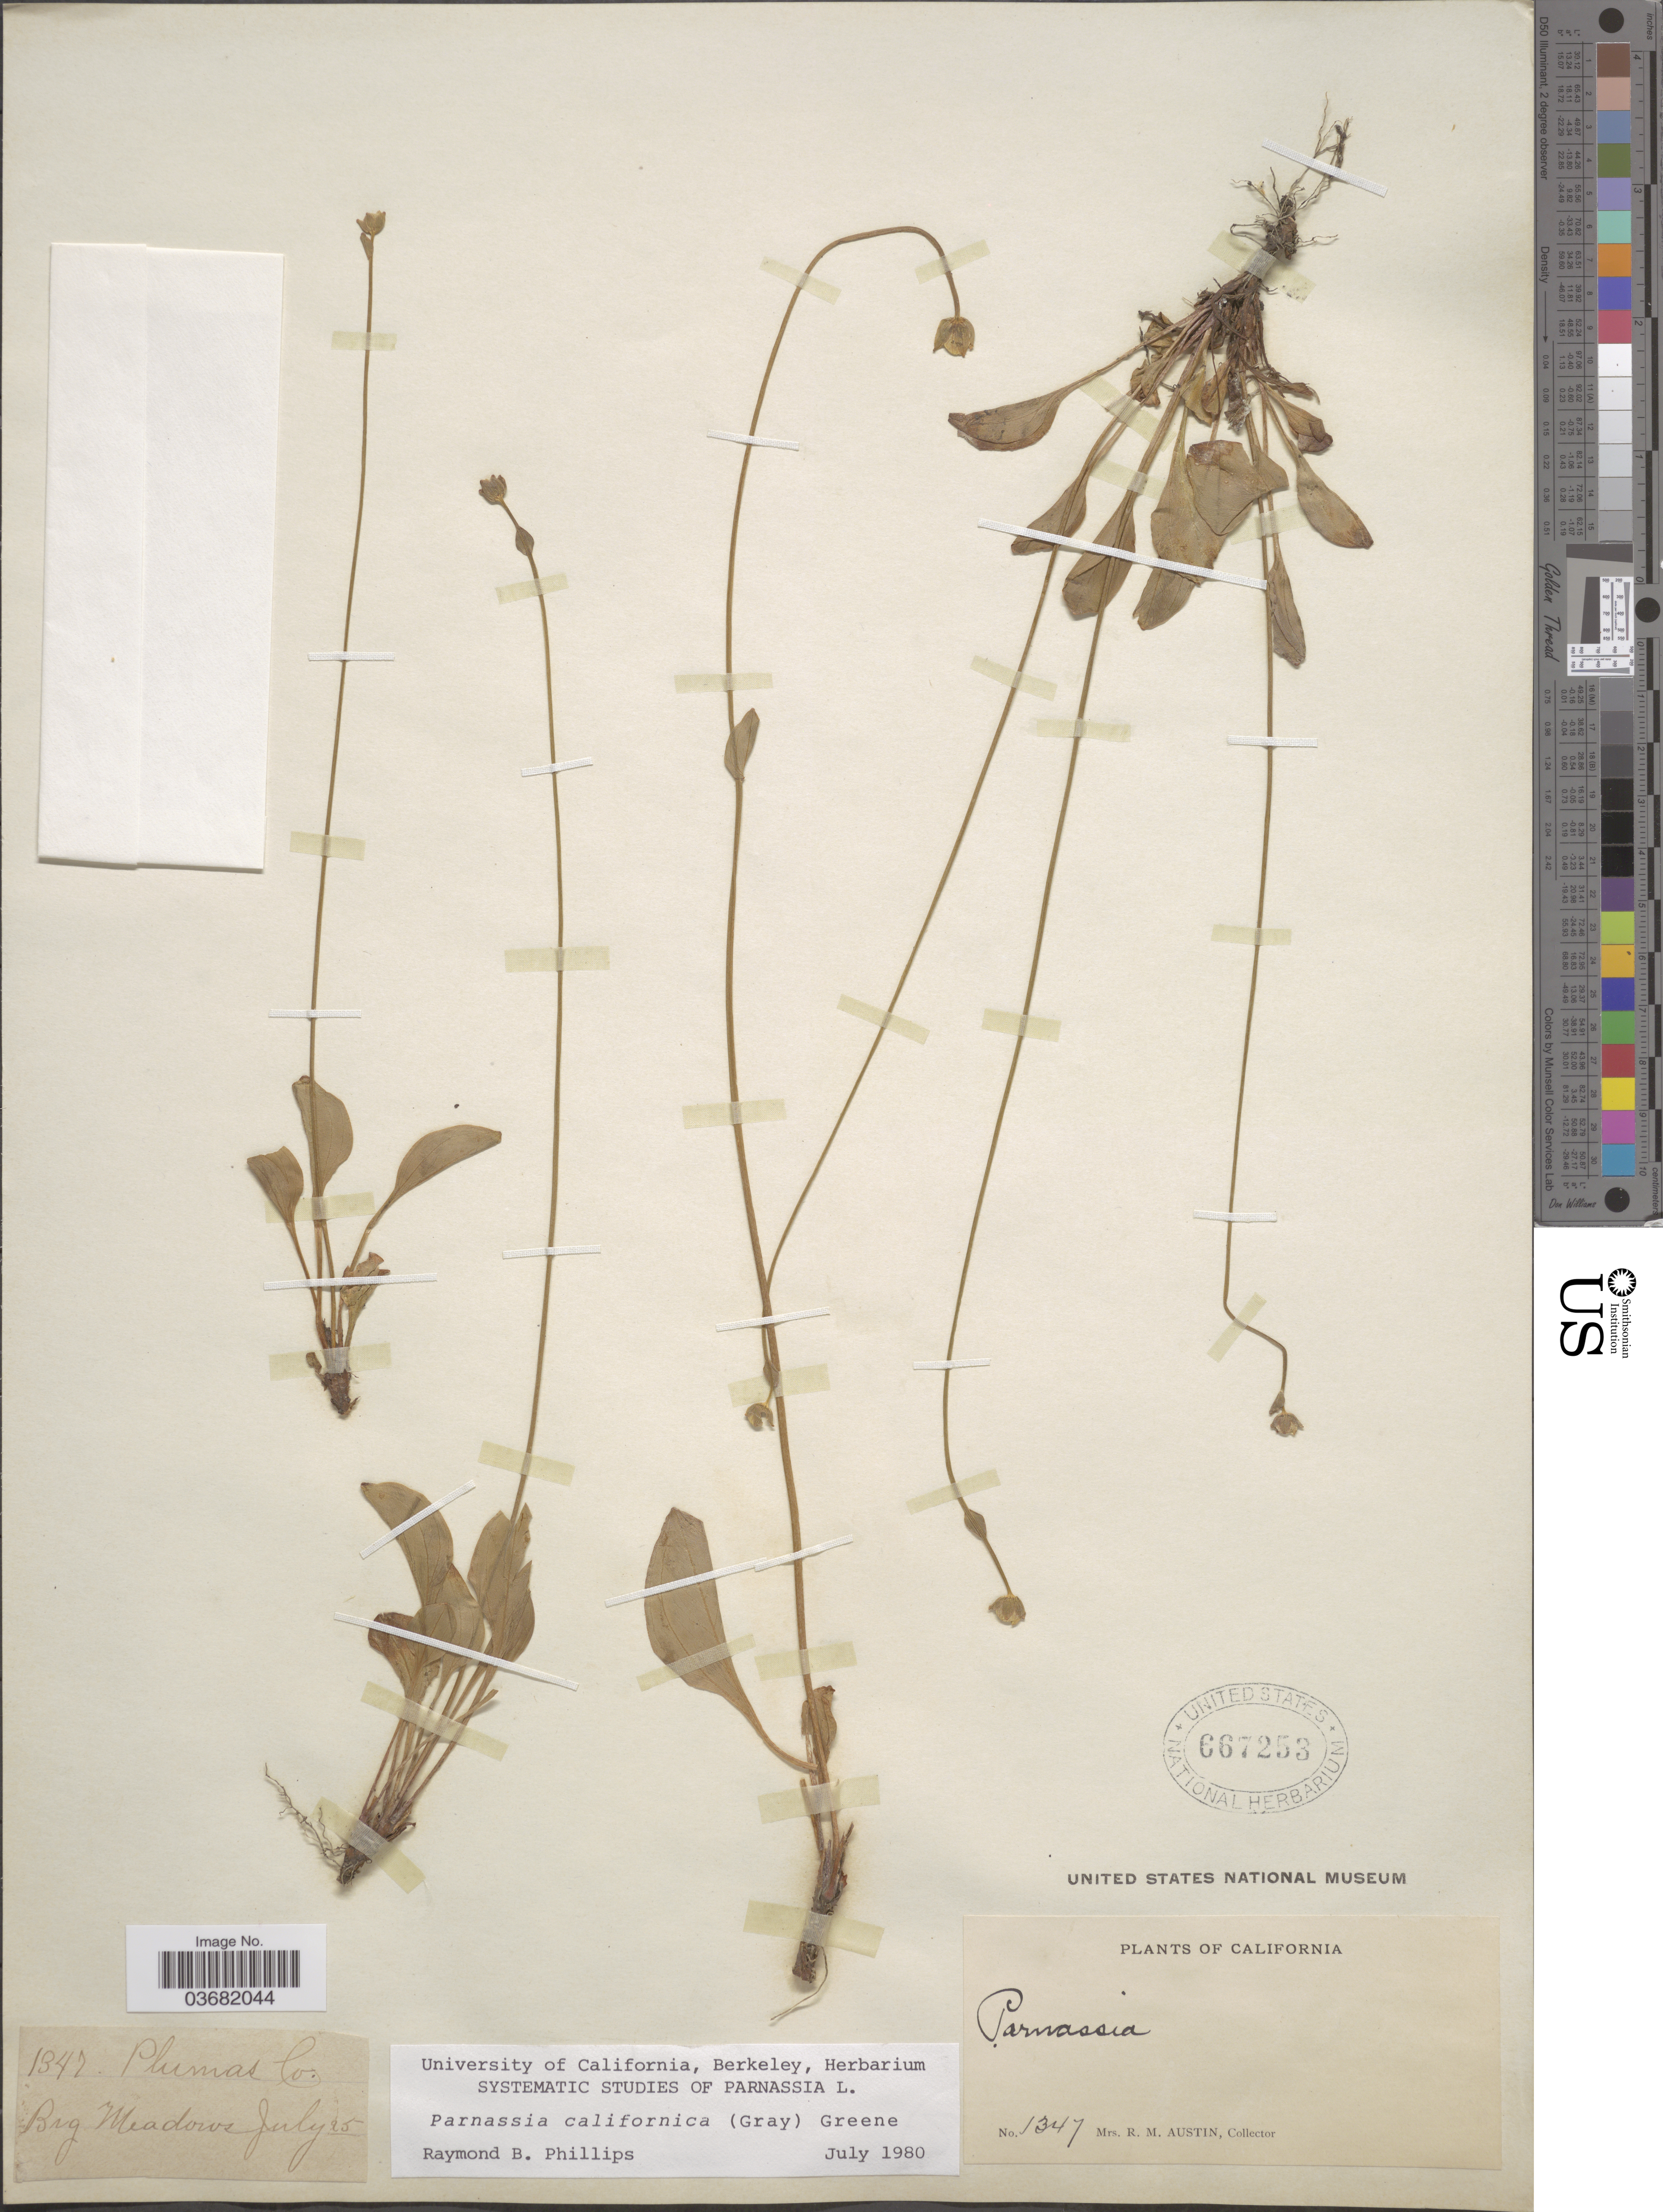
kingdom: Plantae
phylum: Tracheophyta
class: Magnoliopsida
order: Celastrales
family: Parnassiaceae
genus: Parnassia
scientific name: Parnassia californica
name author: (A. Gray) Greene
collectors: R. Austin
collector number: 1347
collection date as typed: Transcribed d/m/y: /7/25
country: United States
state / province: California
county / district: Plumas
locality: Plumas Co. Big Meadows.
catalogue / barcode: US 667253